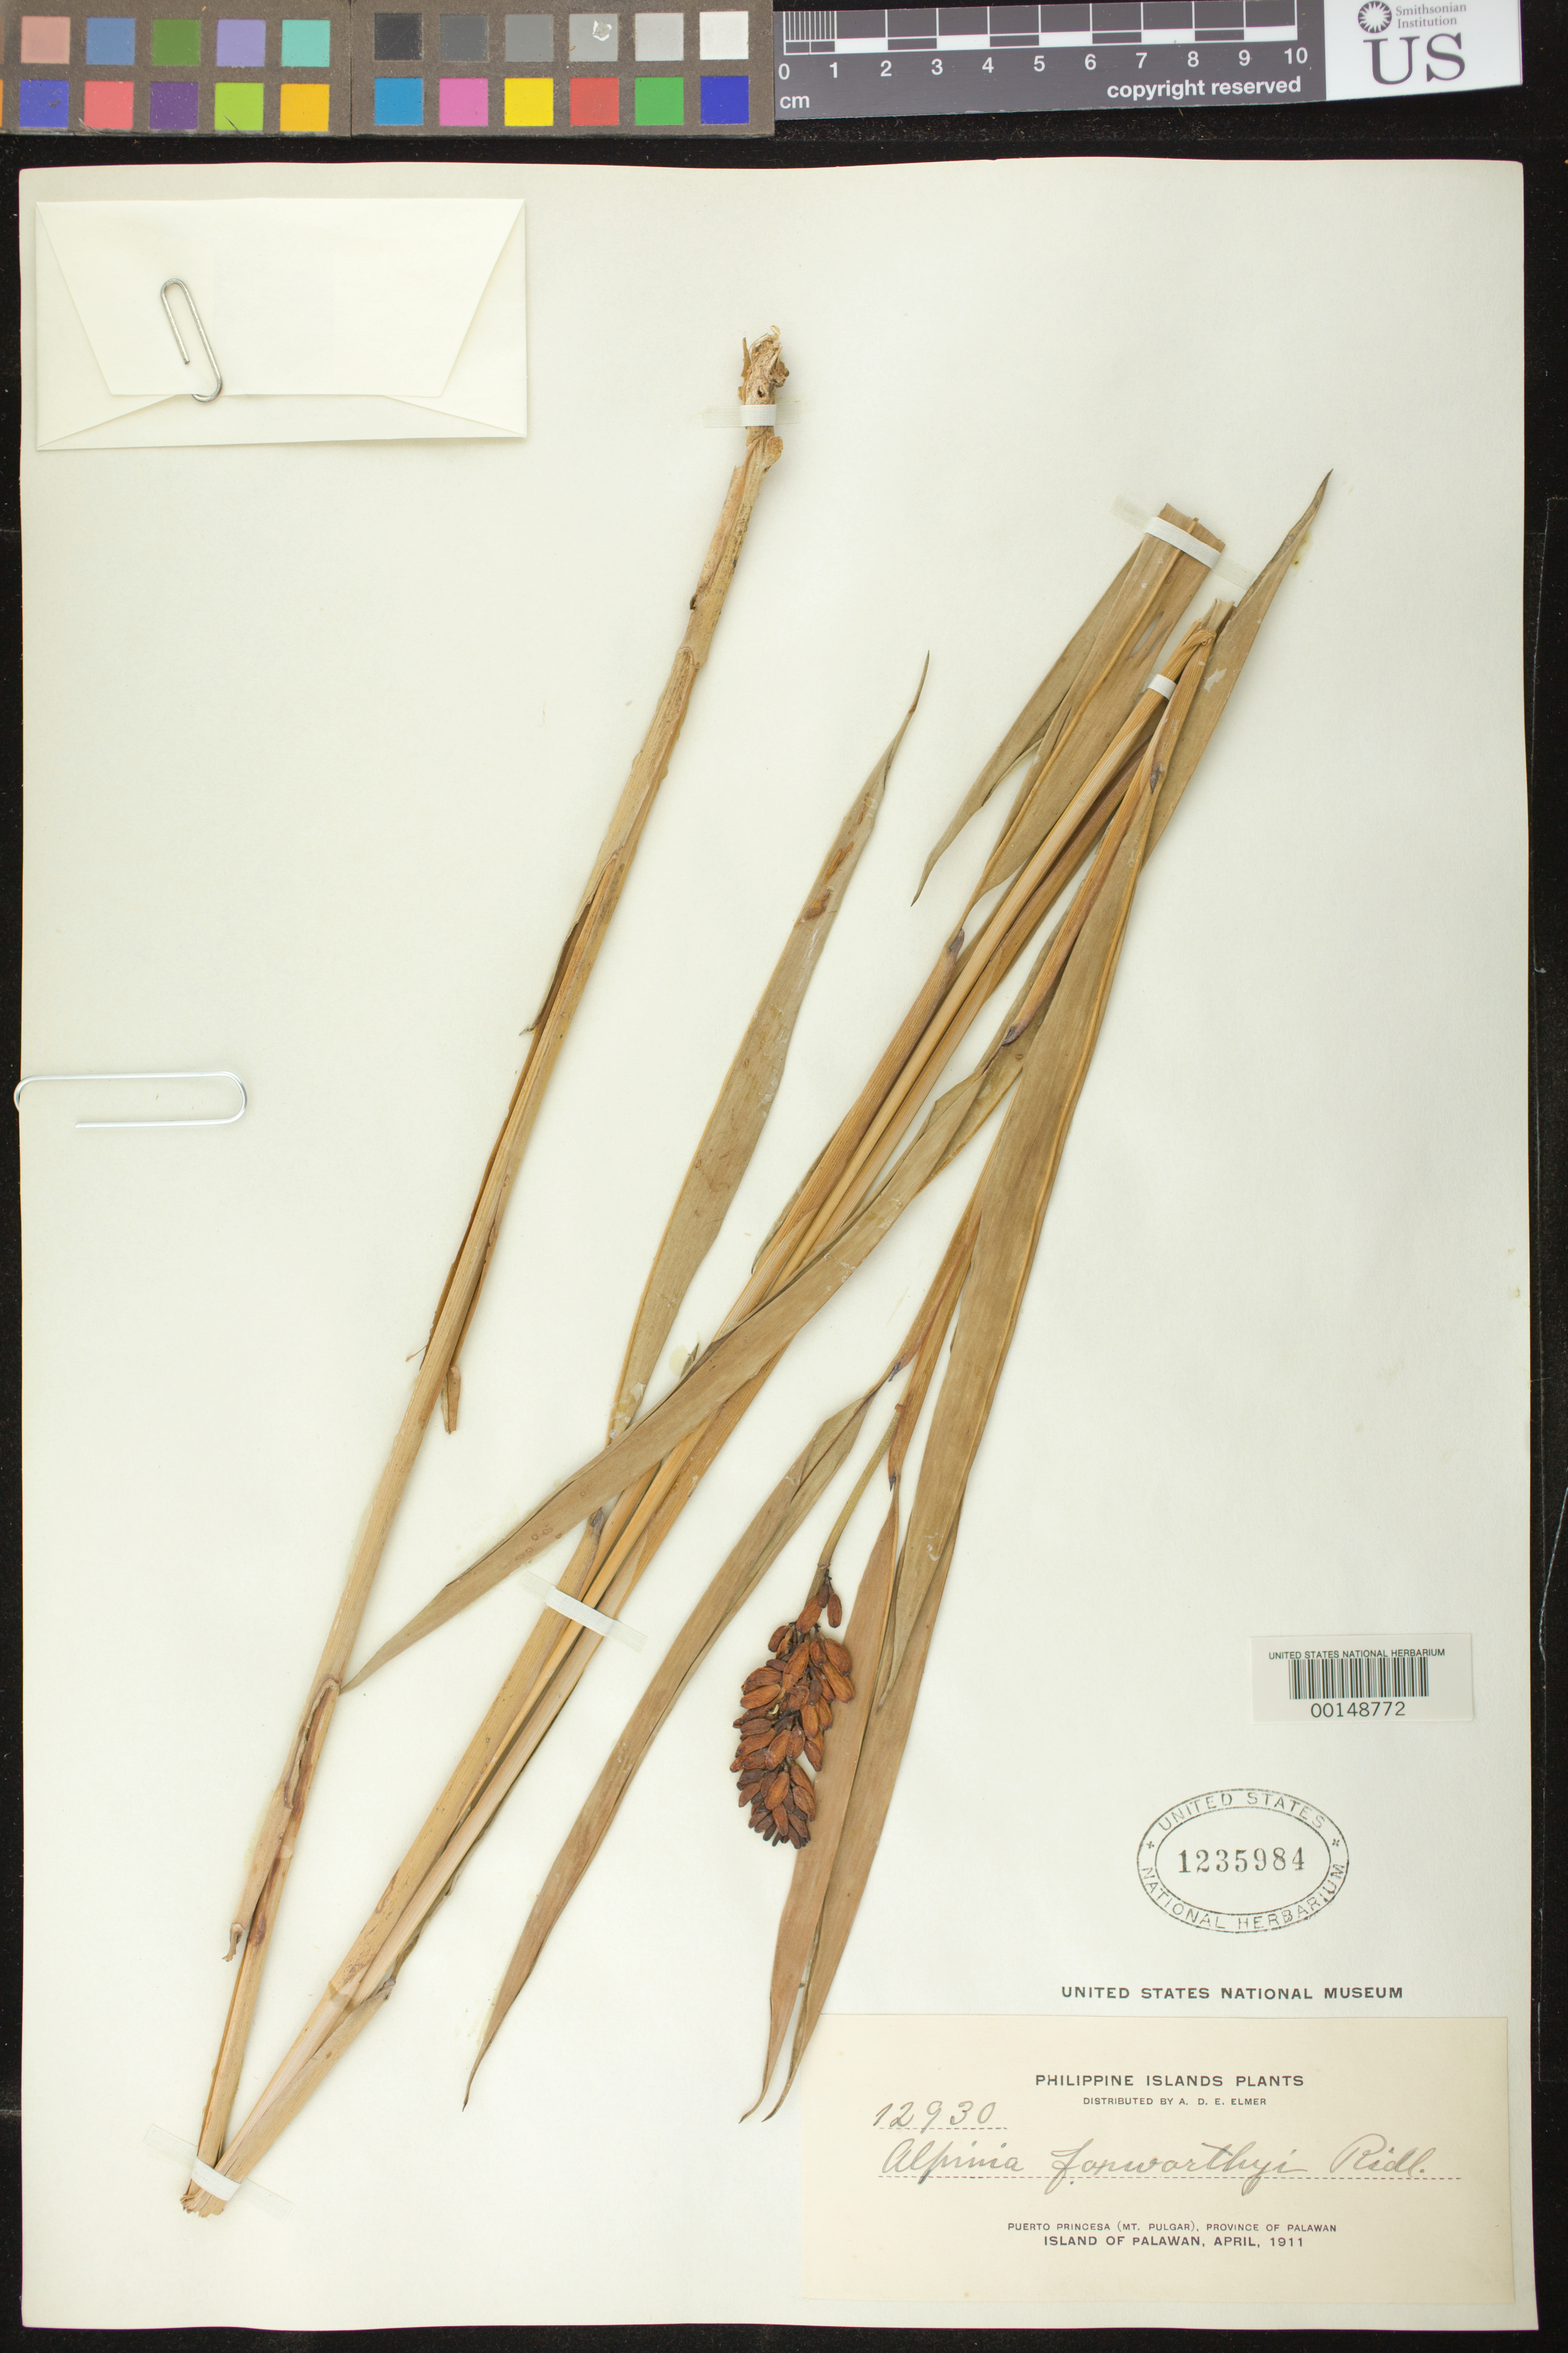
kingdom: Plantae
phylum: Tracheophyta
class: Liliopsida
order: Zingiberales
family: Zingiberaceae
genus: Alpinia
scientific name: Alpinia foxworthyi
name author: Ridl.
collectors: A. D. E. Elmer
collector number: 12930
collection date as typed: Apr 1911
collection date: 1911-04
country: Philippines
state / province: Mimaropa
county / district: Palawan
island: Palawan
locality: Puerto princesa (mt. pulgar)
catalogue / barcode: US 1235984